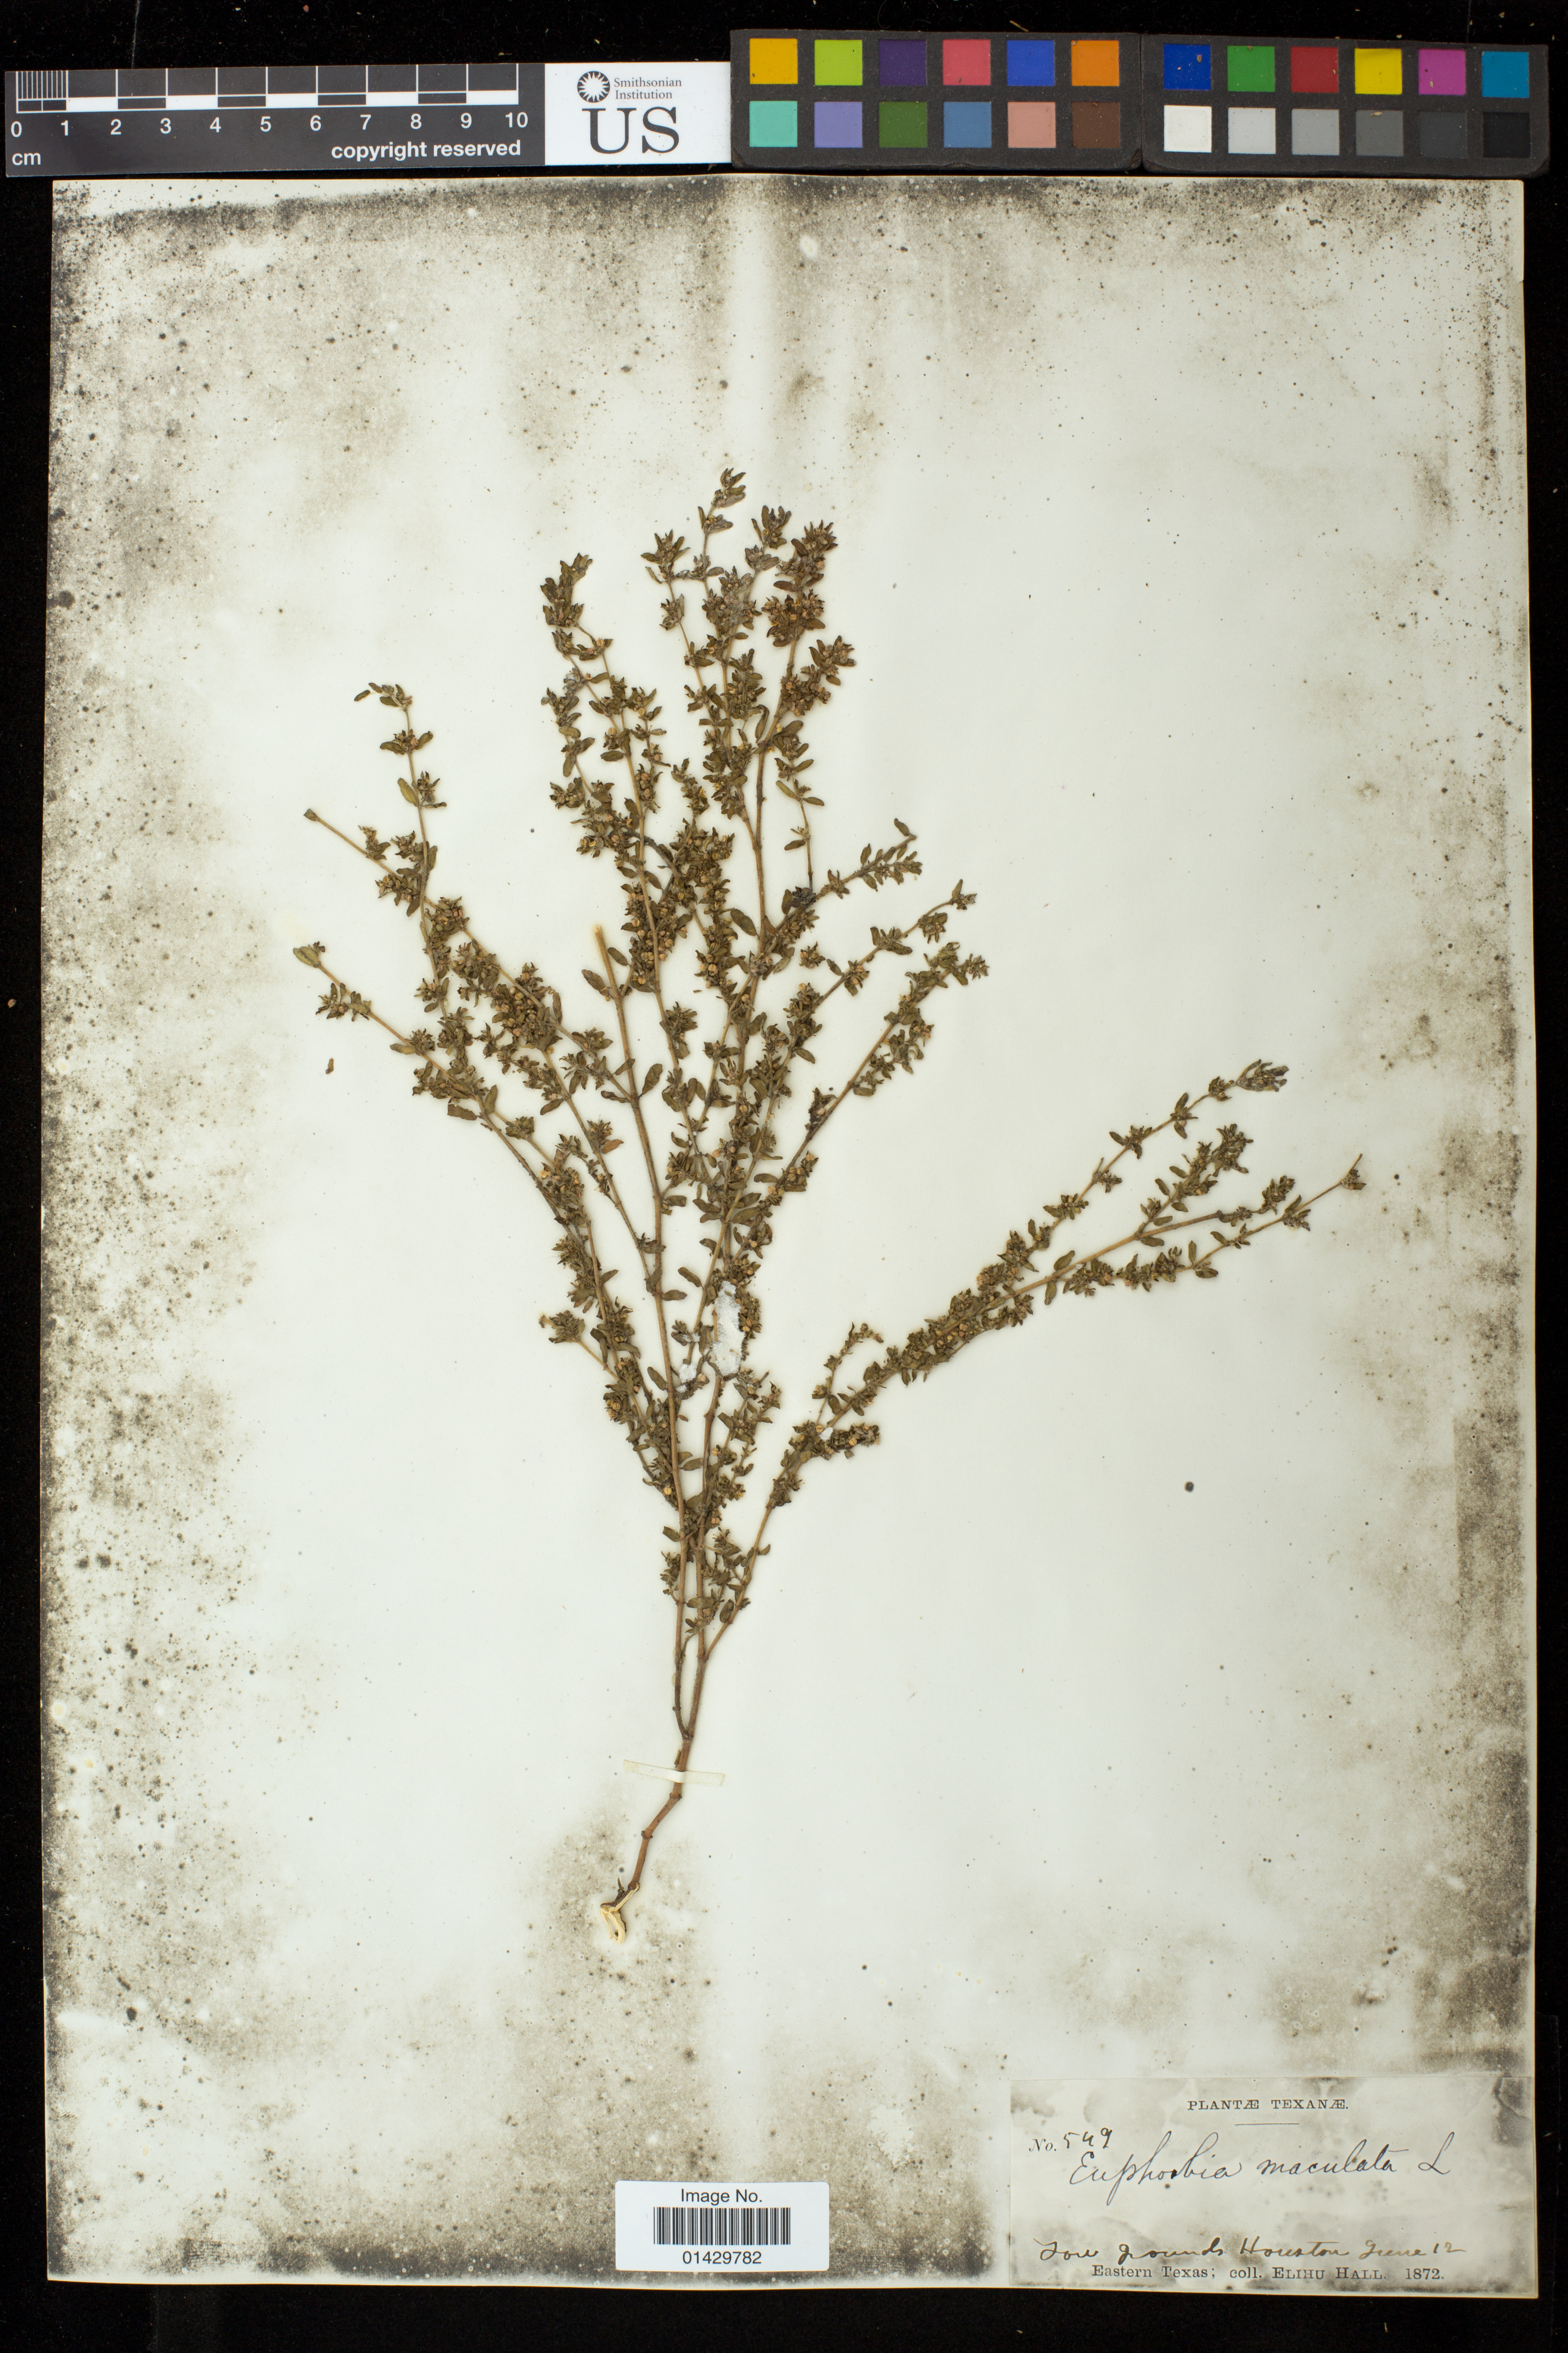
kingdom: Plantae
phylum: Tracheophyta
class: Magnoliopsida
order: Malpighiales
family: Euphorbiaceae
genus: Euphorbia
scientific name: Euphorbia maculata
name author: L.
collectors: E. Hall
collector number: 549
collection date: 1872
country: United States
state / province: Texas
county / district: Harris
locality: Low grounds, Houston